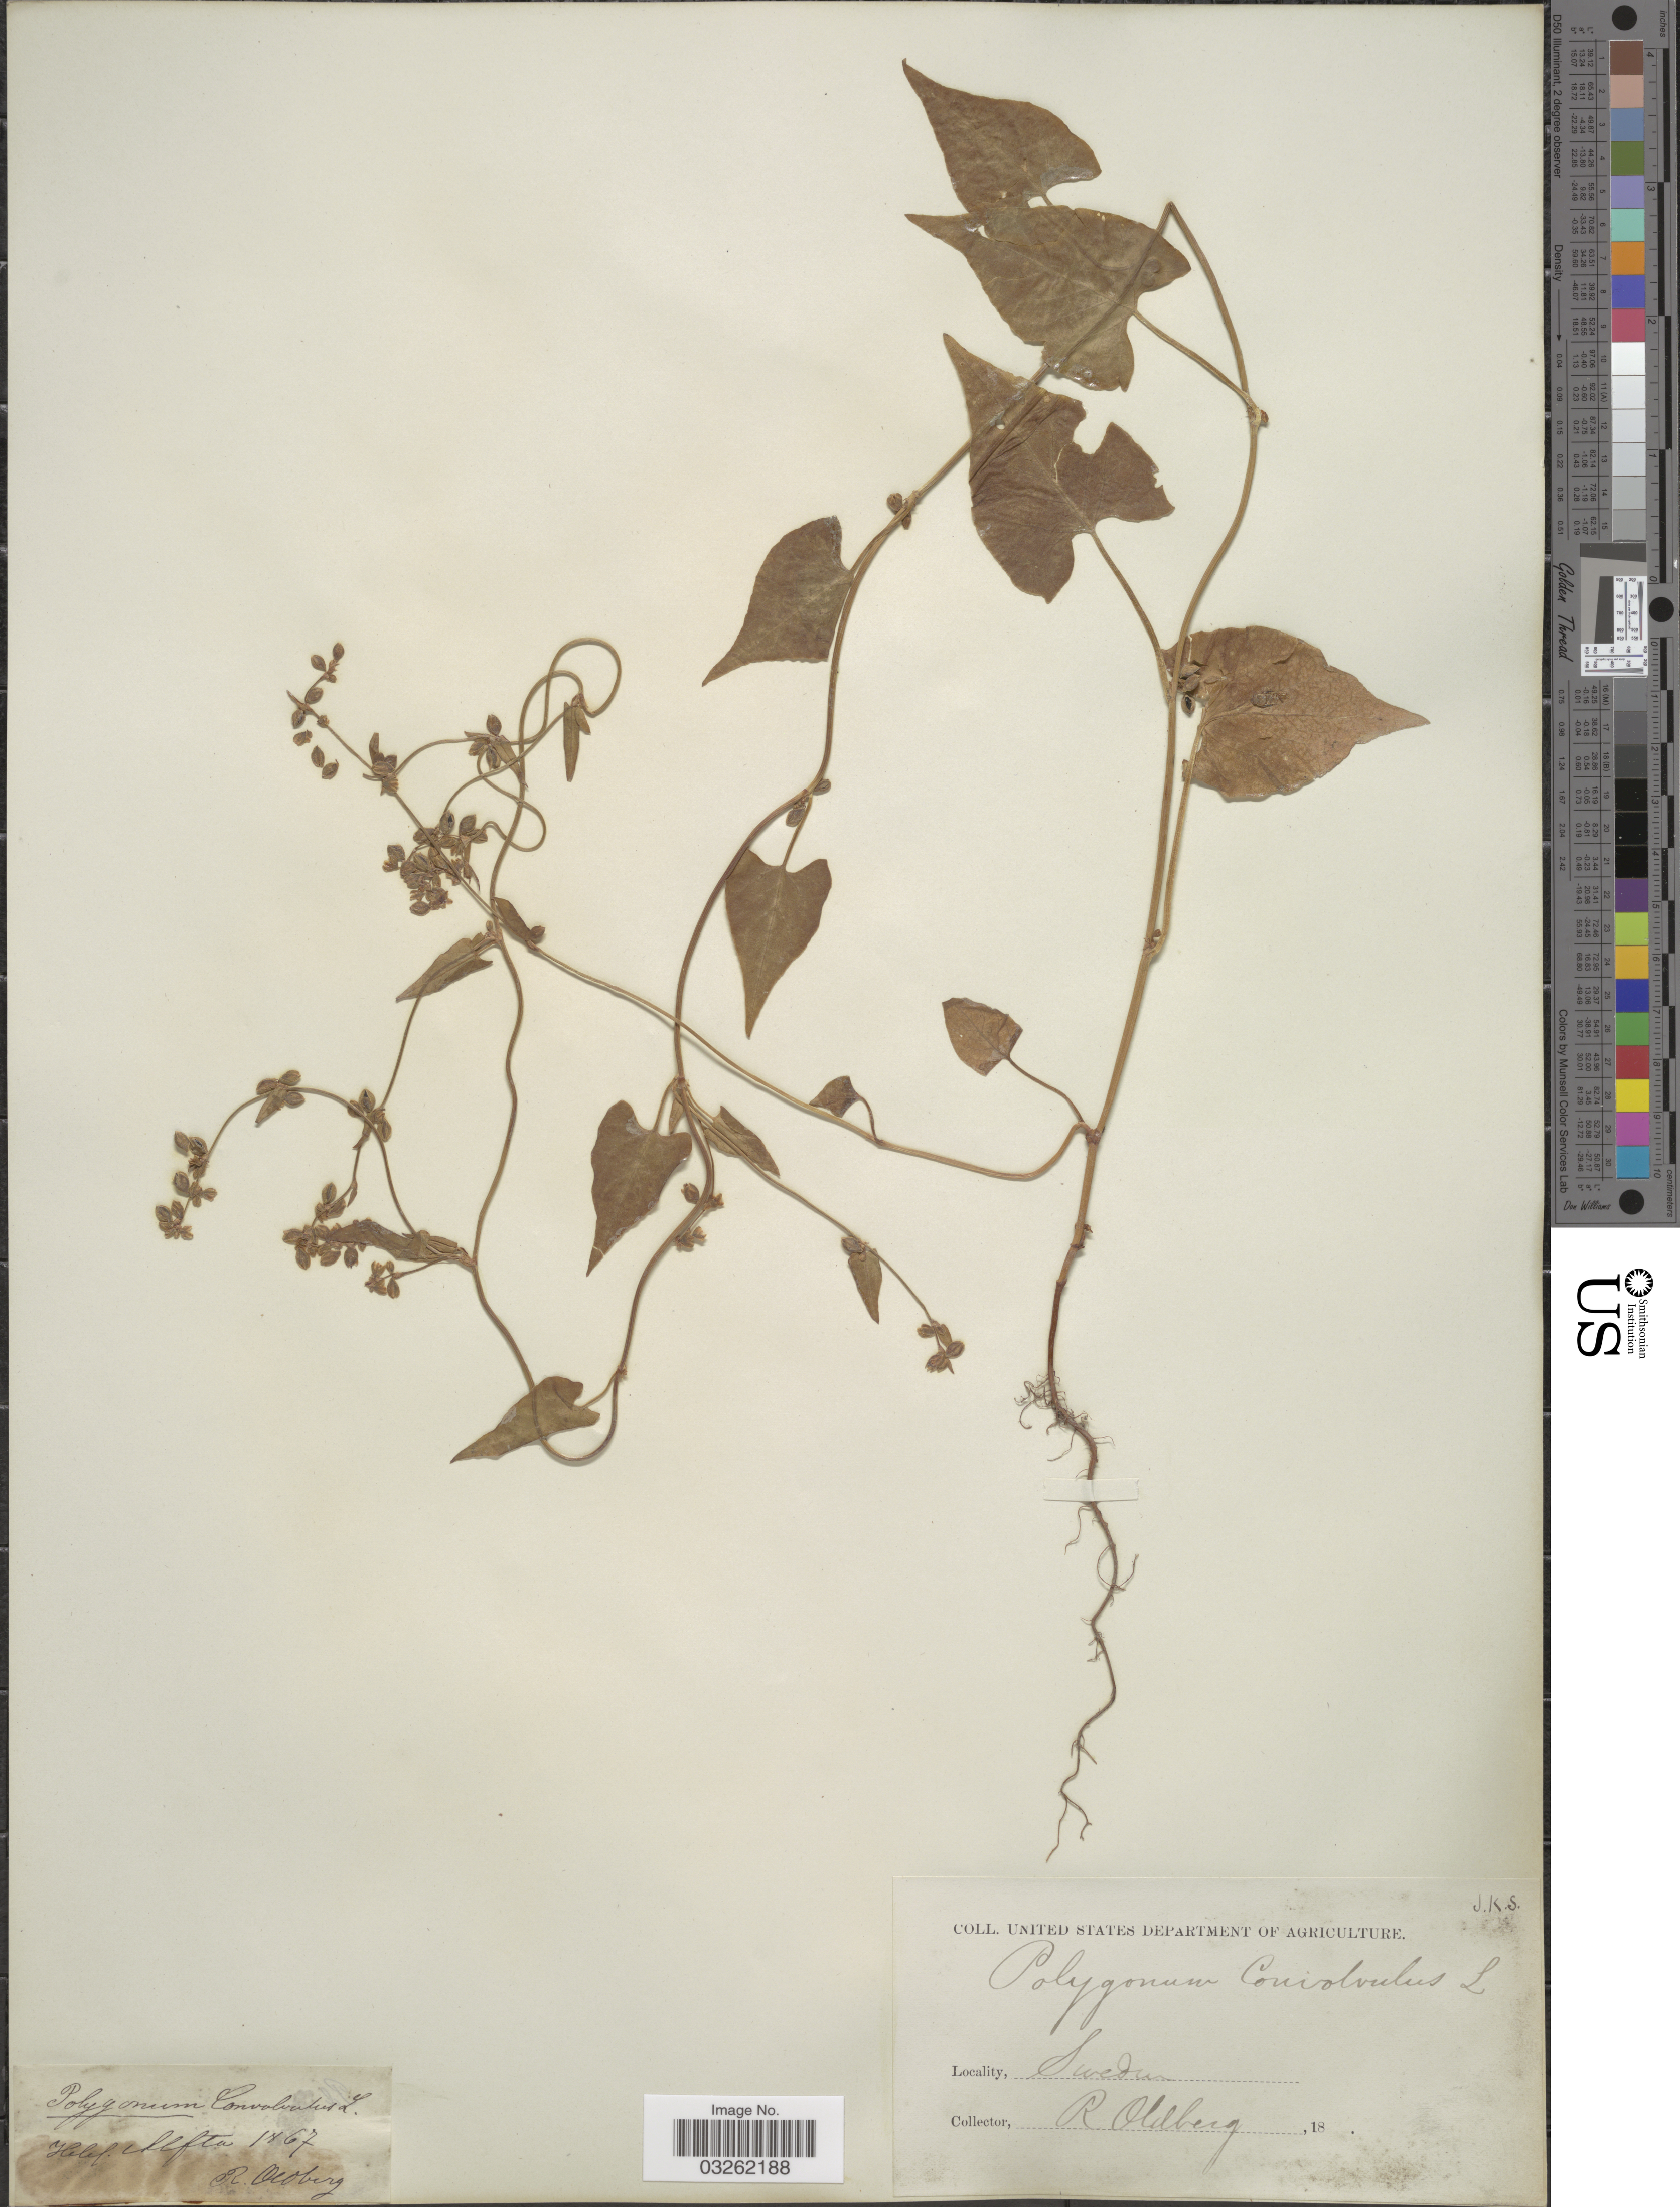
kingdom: Plantae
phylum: Tracheophyta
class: Magnoliopsida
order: Caryophyllales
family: Polygonaceae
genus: Fallopia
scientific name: Fallopia convolvulus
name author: (L.) Á. Löve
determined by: Strong, M. T., (US), Smithsonian Institution - National Museum of Natural History (UNITED STATES)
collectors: R. Oldberg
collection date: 1867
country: Sweden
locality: Helsl. Alfta.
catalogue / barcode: US 103064